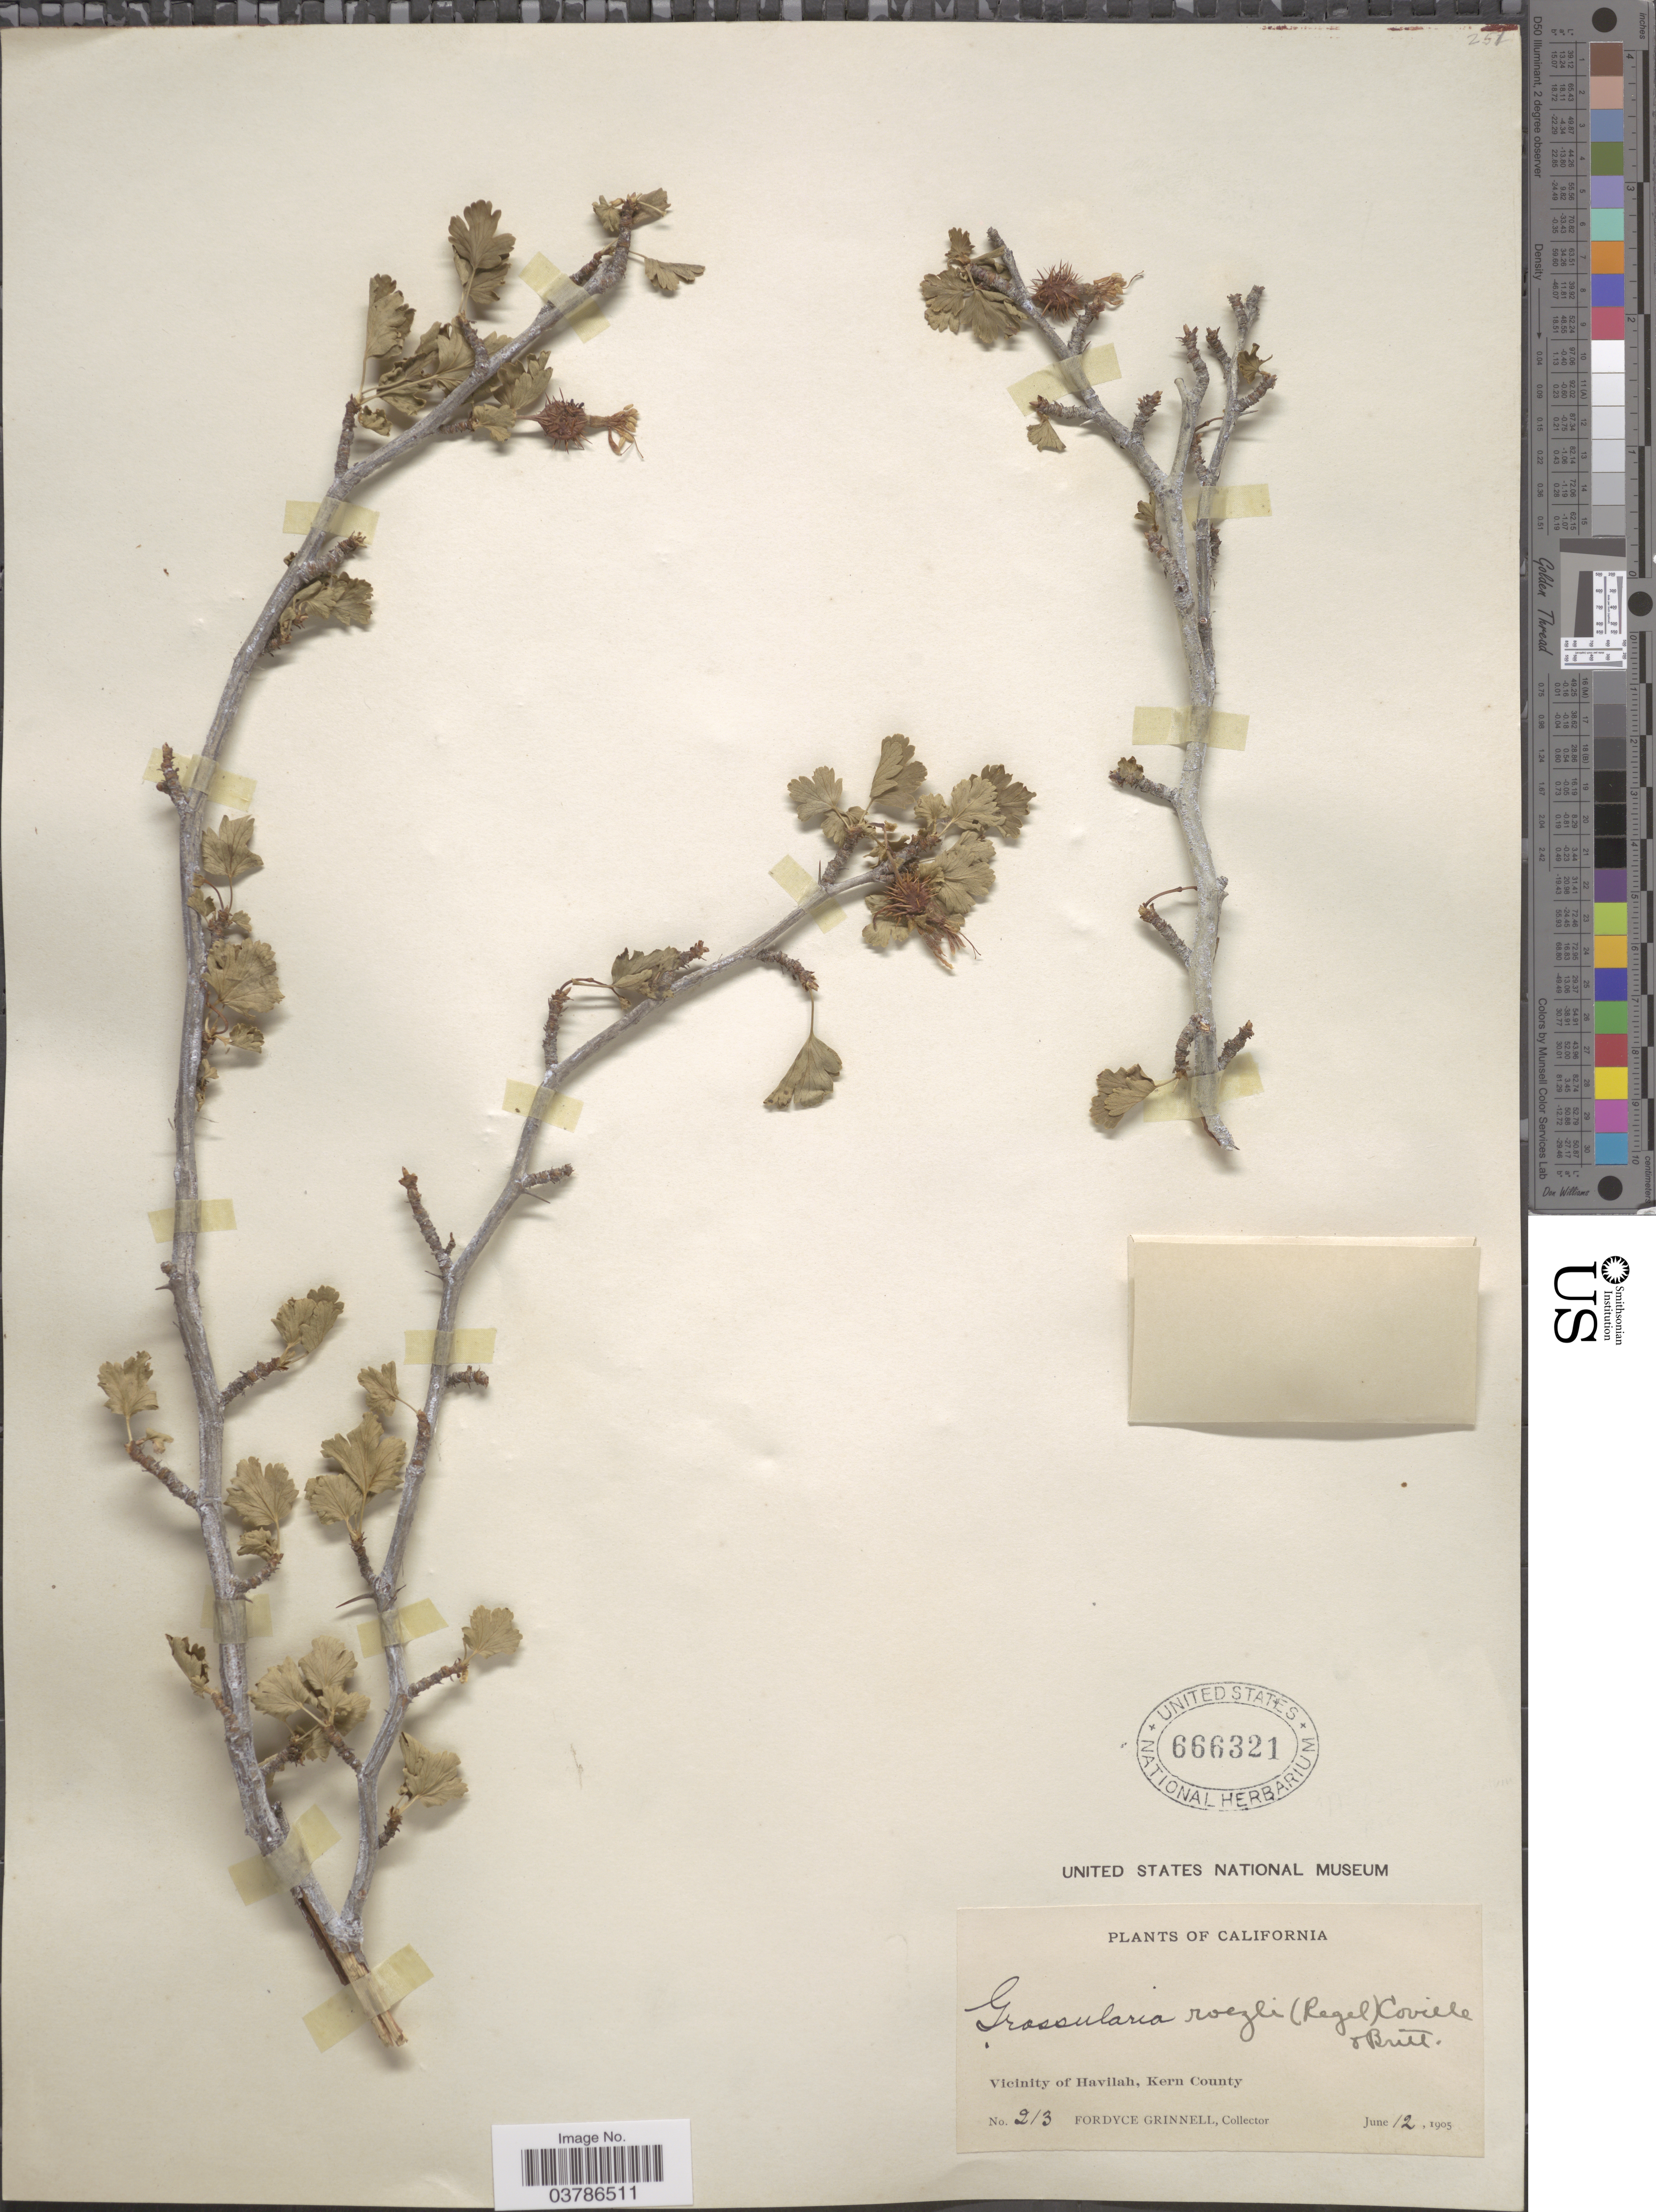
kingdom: Plantae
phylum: Tracheophyta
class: Magnoliopsida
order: Saxifragales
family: Grossulariaceae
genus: Ribes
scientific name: Ribes roezlii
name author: Regel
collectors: F. Grinnell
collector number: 213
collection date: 1905-06-12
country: United States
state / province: California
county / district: Kern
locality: Vicinity of Havilah, Kern County.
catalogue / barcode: US 666321